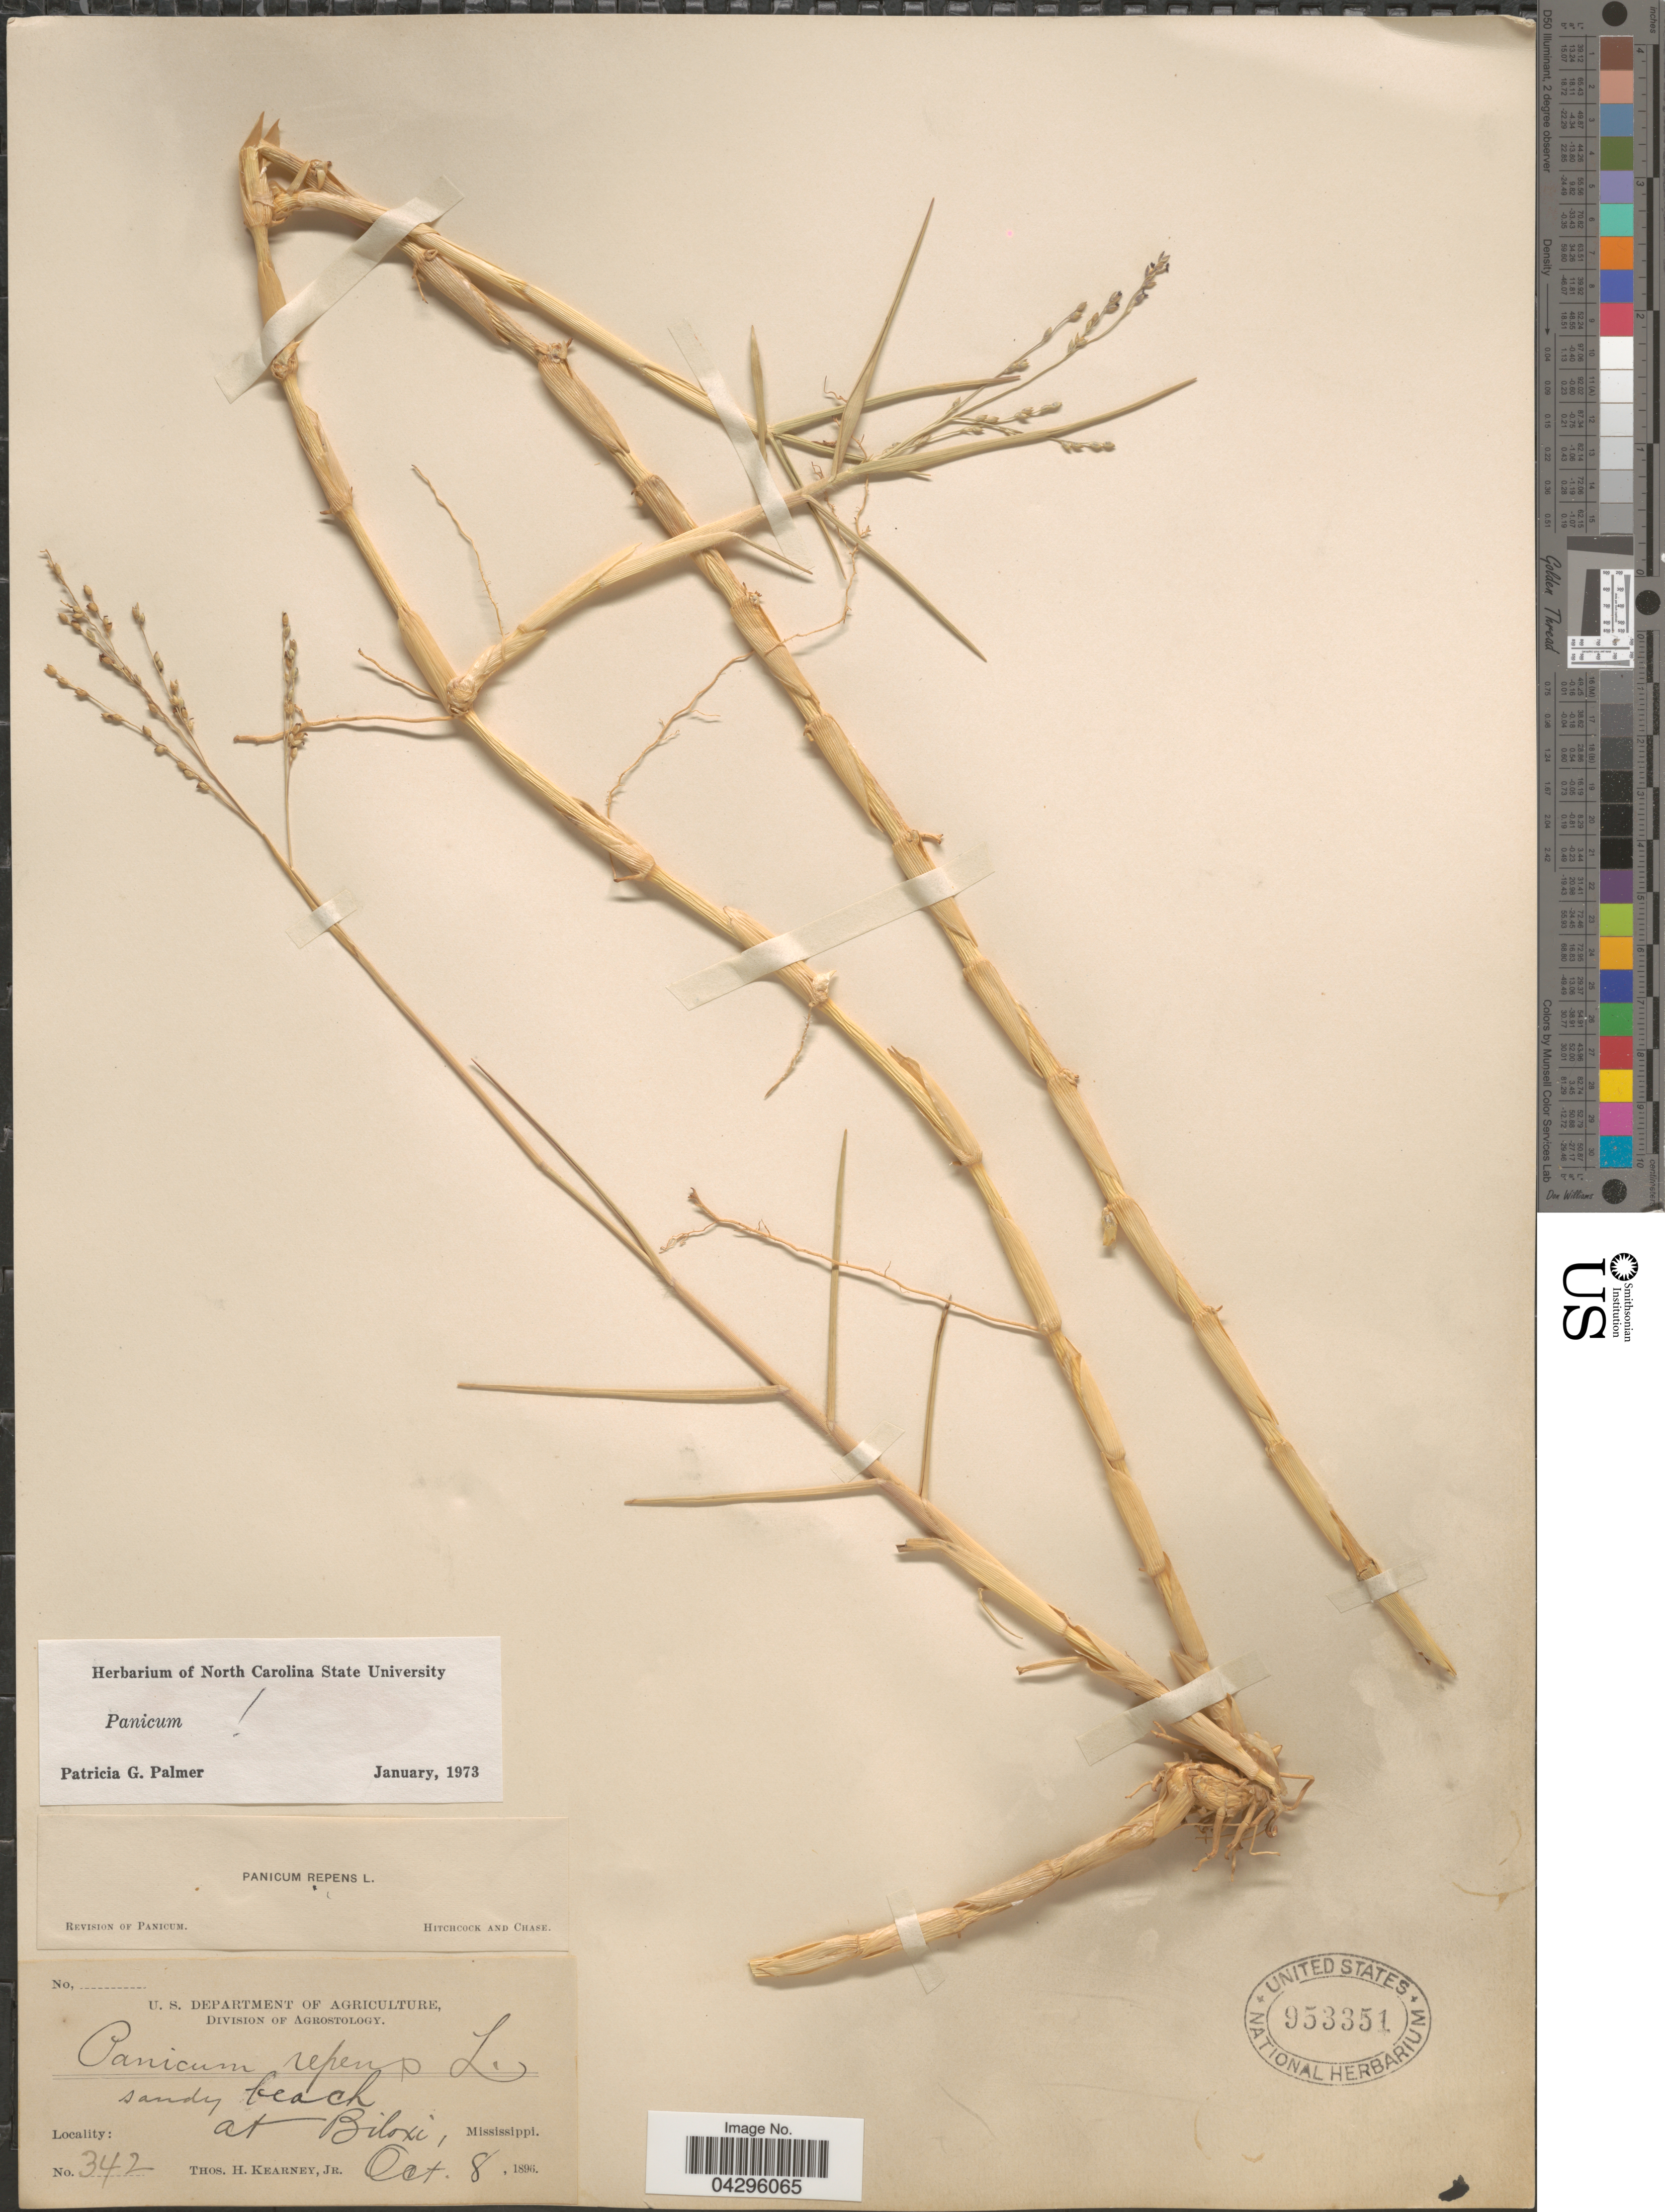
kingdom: Plantae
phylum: Tracheophyta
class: Liliopsida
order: Poales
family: Poaceae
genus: Panicum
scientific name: Panicum repens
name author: L.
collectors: T. H. Kearney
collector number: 342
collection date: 1896-10-08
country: United States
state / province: Mississippi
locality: Sandy beach at Biloxi.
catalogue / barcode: US 953351